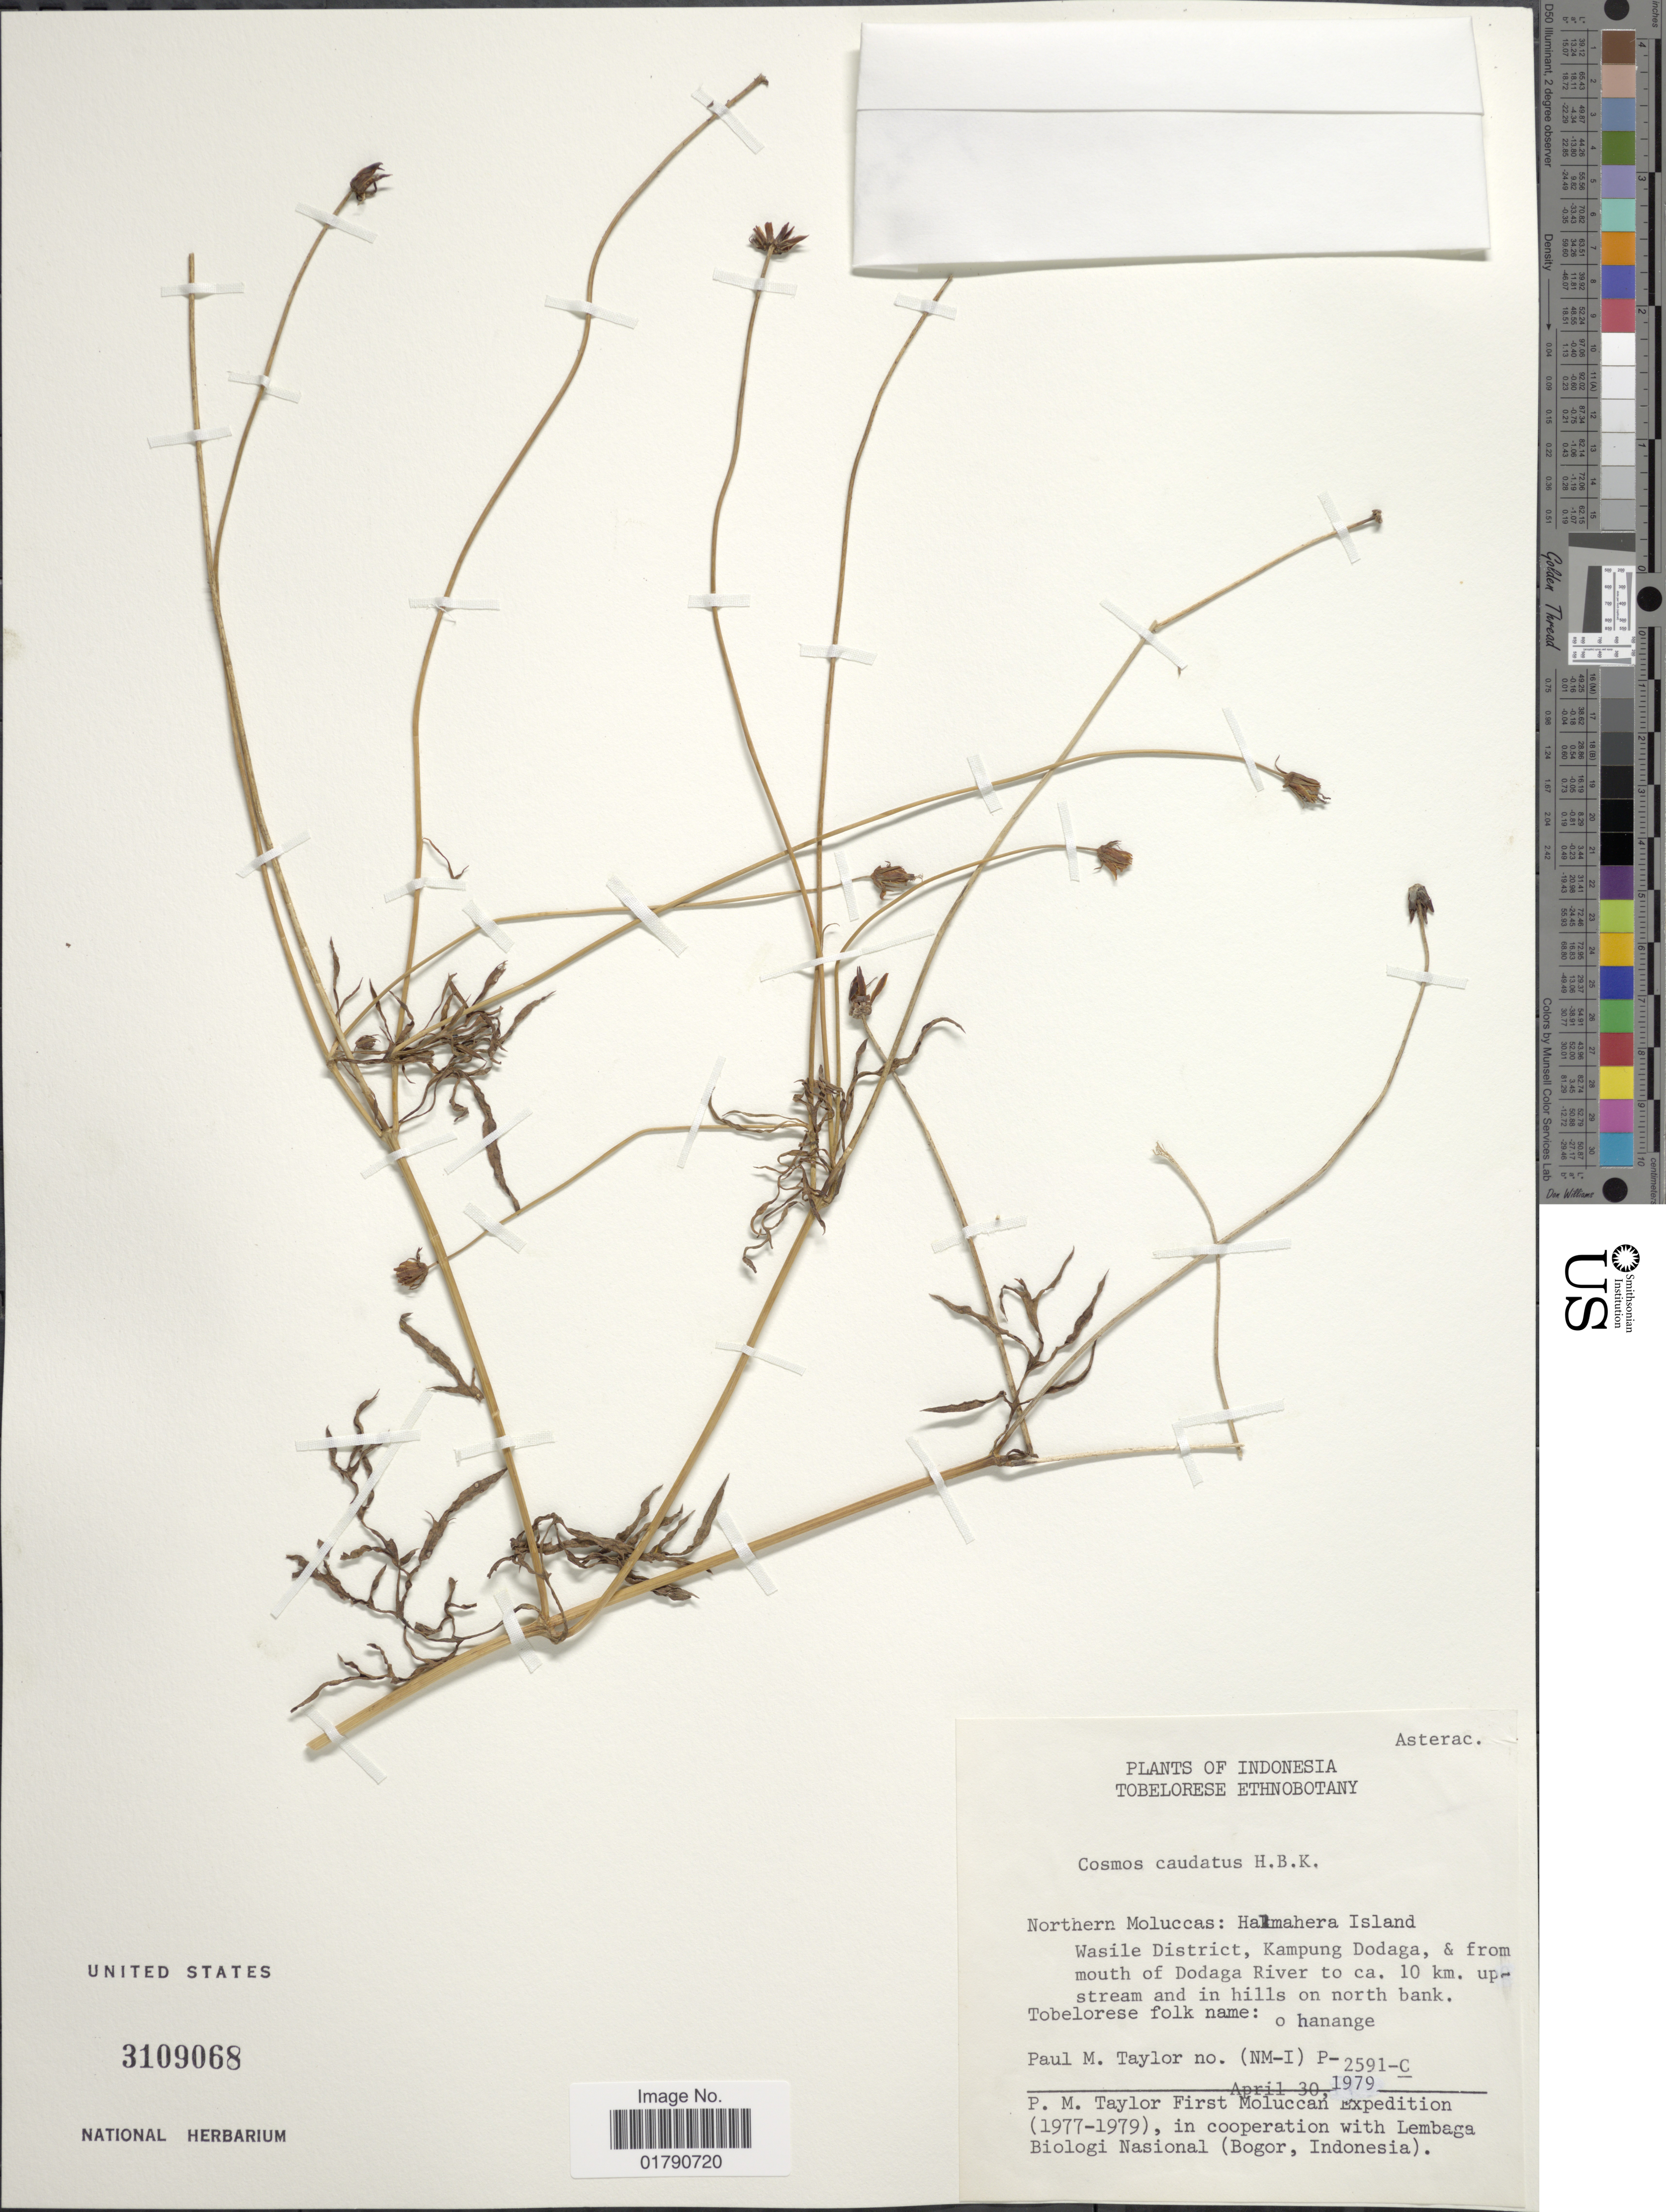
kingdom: Plantae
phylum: Tracheophyta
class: Magnoliopsida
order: Asterales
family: Asteraceae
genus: Cosmos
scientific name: Cosmos caudatus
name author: Kunth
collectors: P. Taylor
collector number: P-2591-C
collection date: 1977/1979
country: Indonesia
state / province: Maluku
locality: Northern Moluccas, Halmahera Island Wasile District, Kampung Dodaga, & from mouth of Dodaga Riverto ca 10 km upstream and in hills on north bank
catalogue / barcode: US 3109068